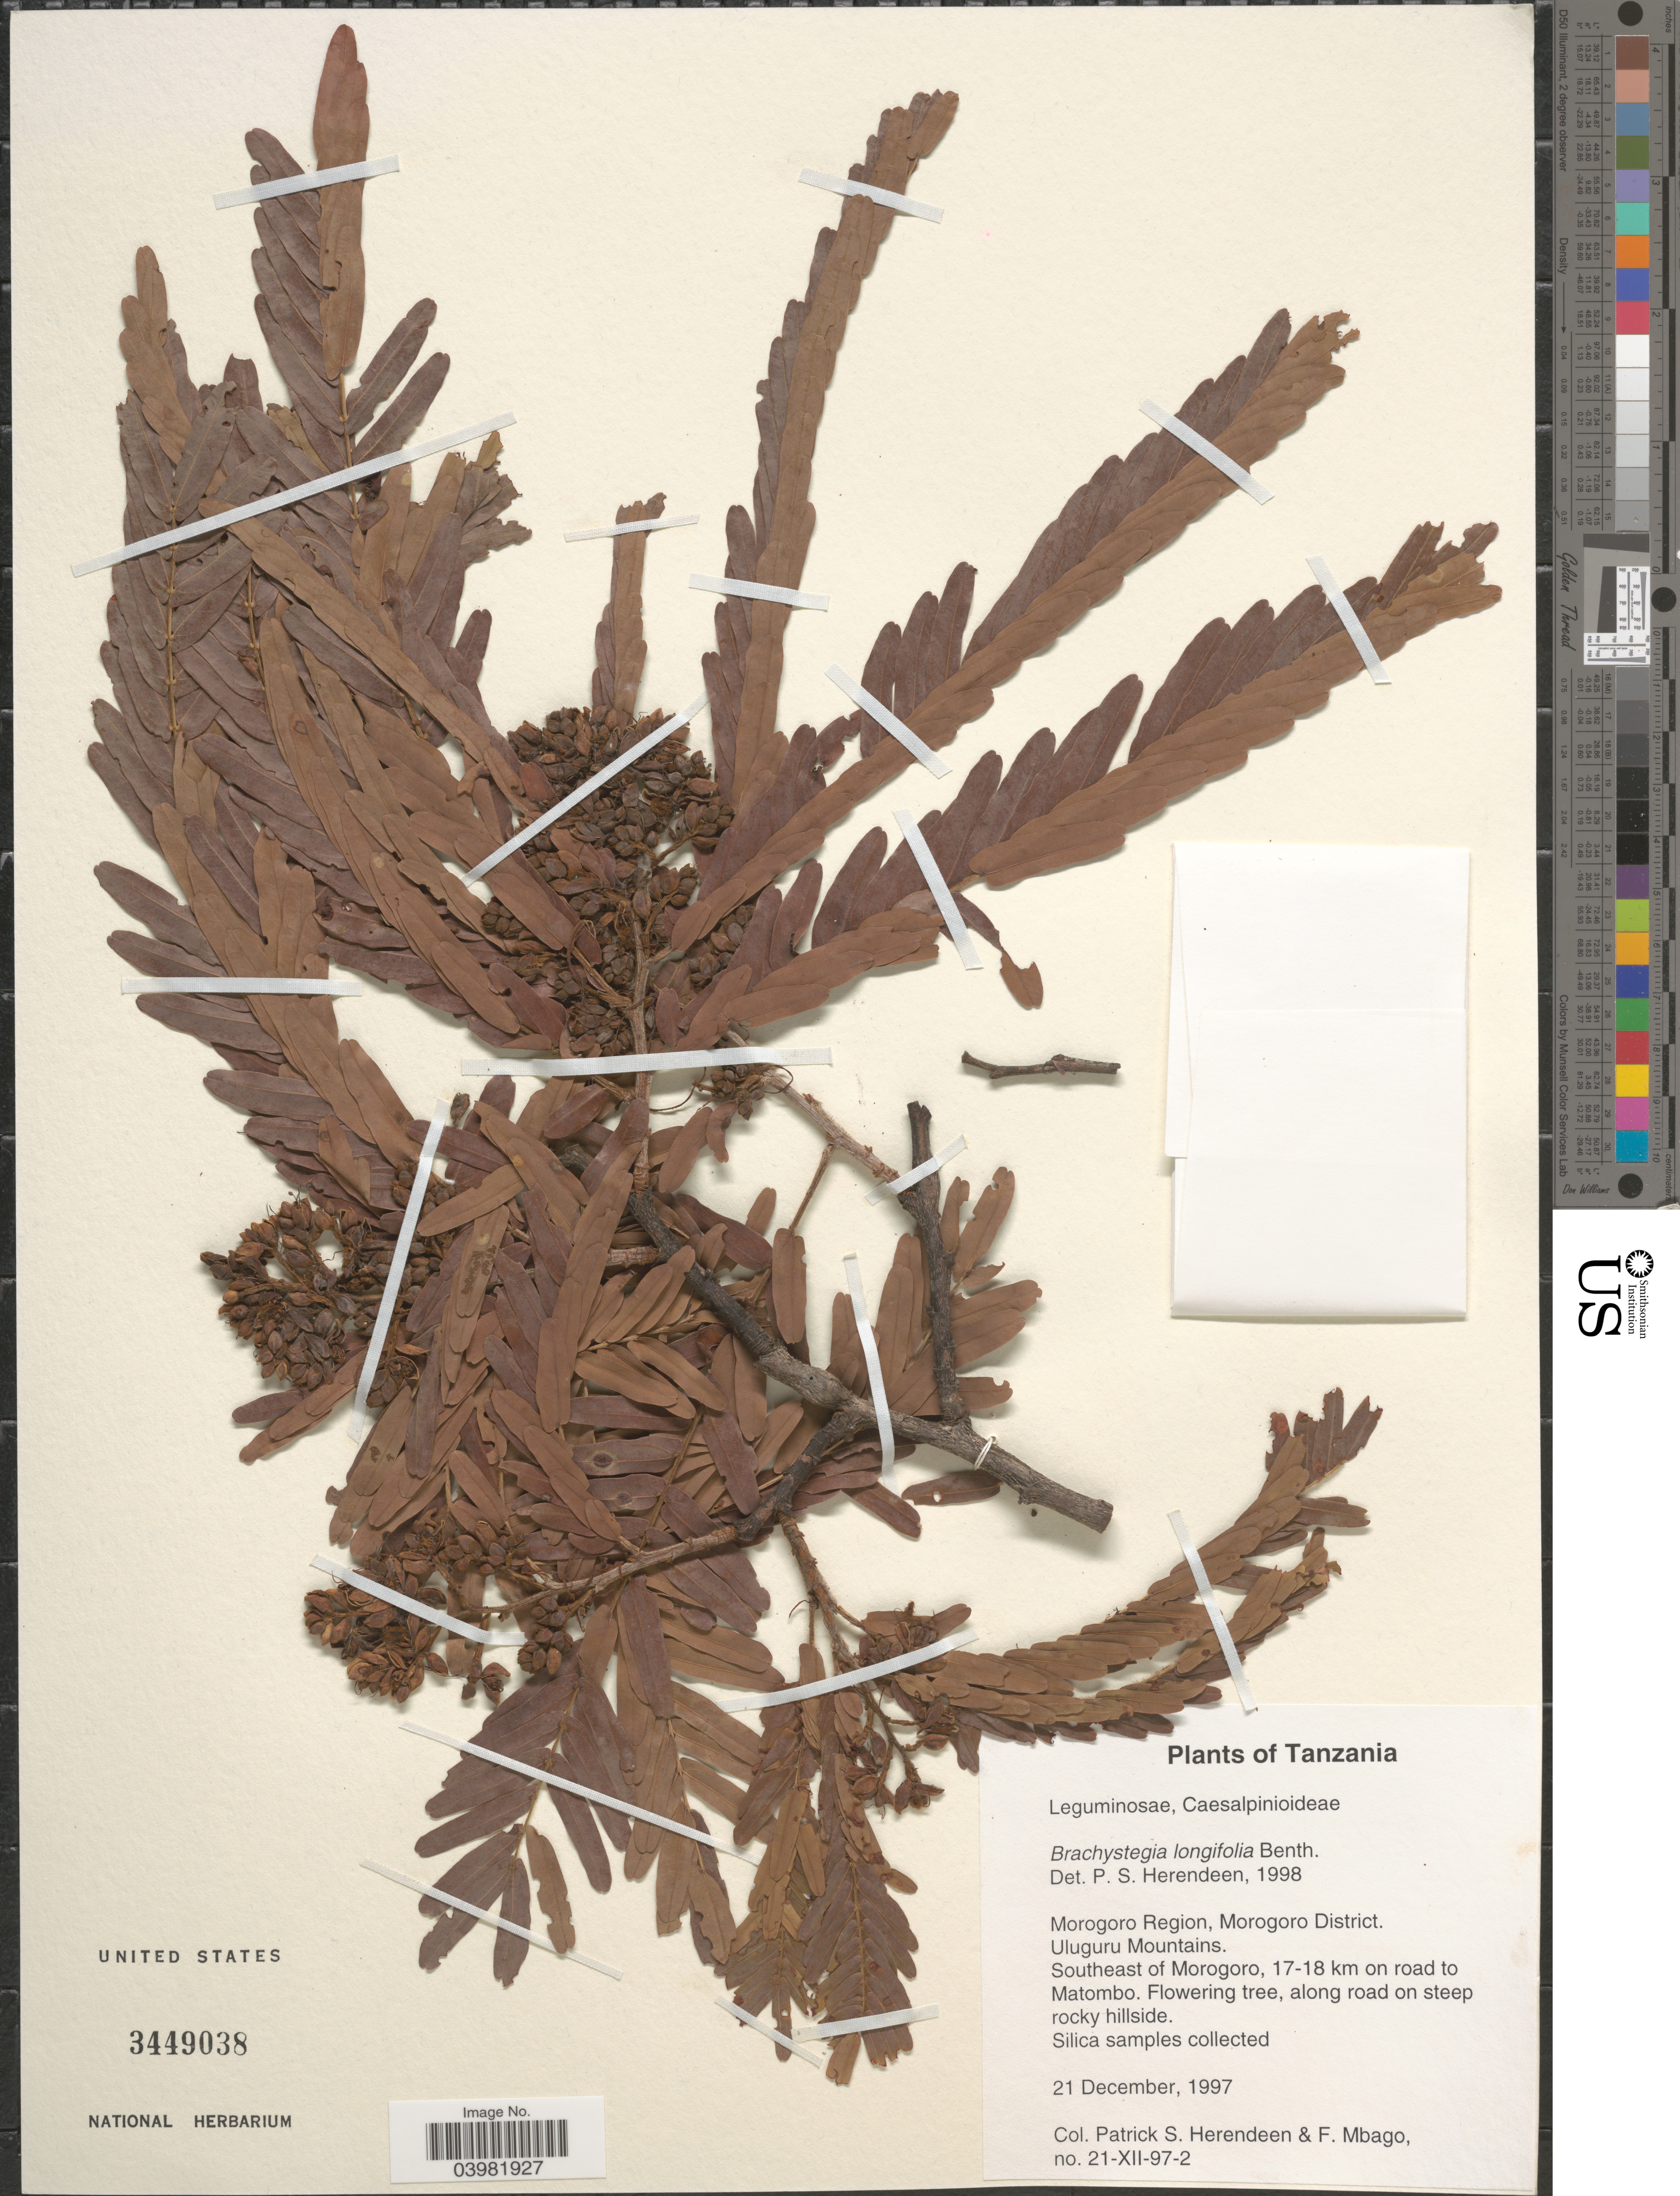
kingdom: Plantae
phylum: Tracheophyta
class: Magnoliopsida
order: Fabales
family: Fabaceae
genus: Brachystegia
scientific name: Brachystegia longifolia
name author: Benth.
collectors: P. S. Herendeen & F. Mbago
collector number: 21-XII-97-2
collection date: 1997-12-21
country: Tanzania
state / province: Morogoro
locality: Morogoro Region, Morogoro District. Uluguru Mountains. Southeast of Morogoro, 17-18 km on road to Matombo. Along road on steep rocky hillside.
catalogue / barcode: US 3449038